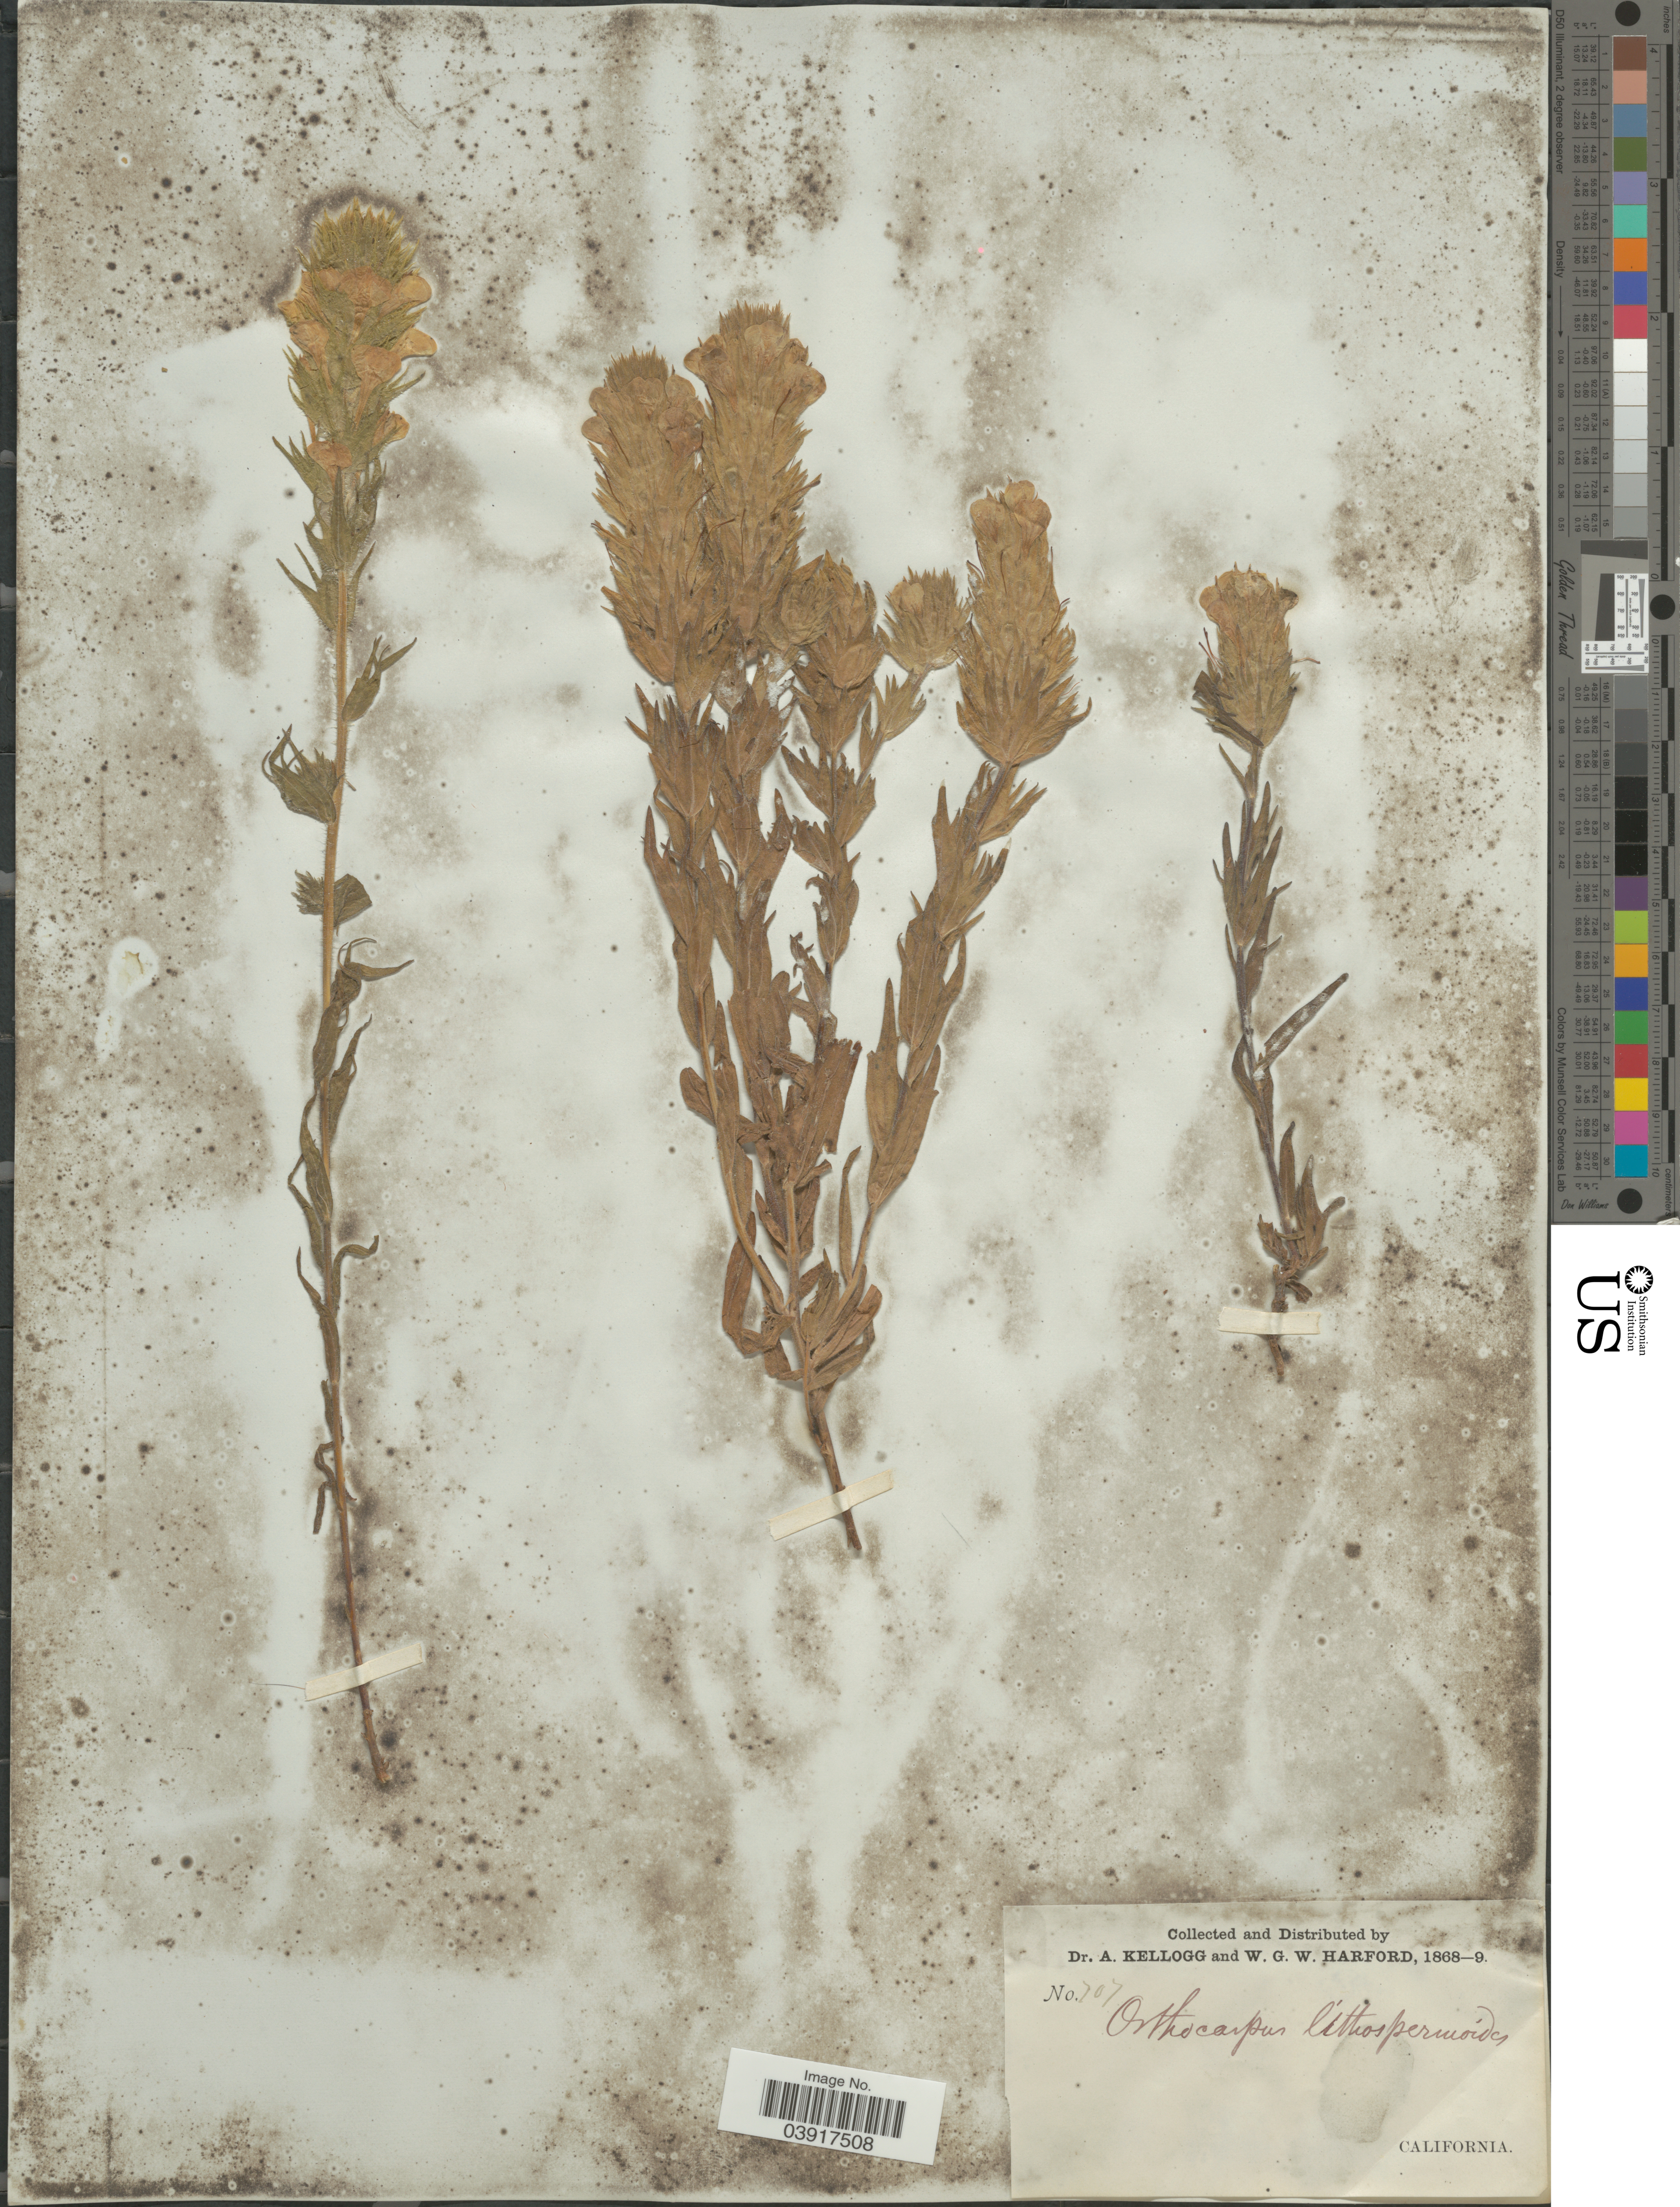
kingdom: Plantae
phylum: Tracheophyta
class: Magnoliopsida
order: Lamiales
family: Orobanchaceae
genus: Orthocarpus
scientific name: Orthocarpus lithospermoides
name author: Benth.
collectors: A. Kellogg & W. G. W. Harford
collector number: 707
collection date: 1868/1869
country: United States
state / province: California